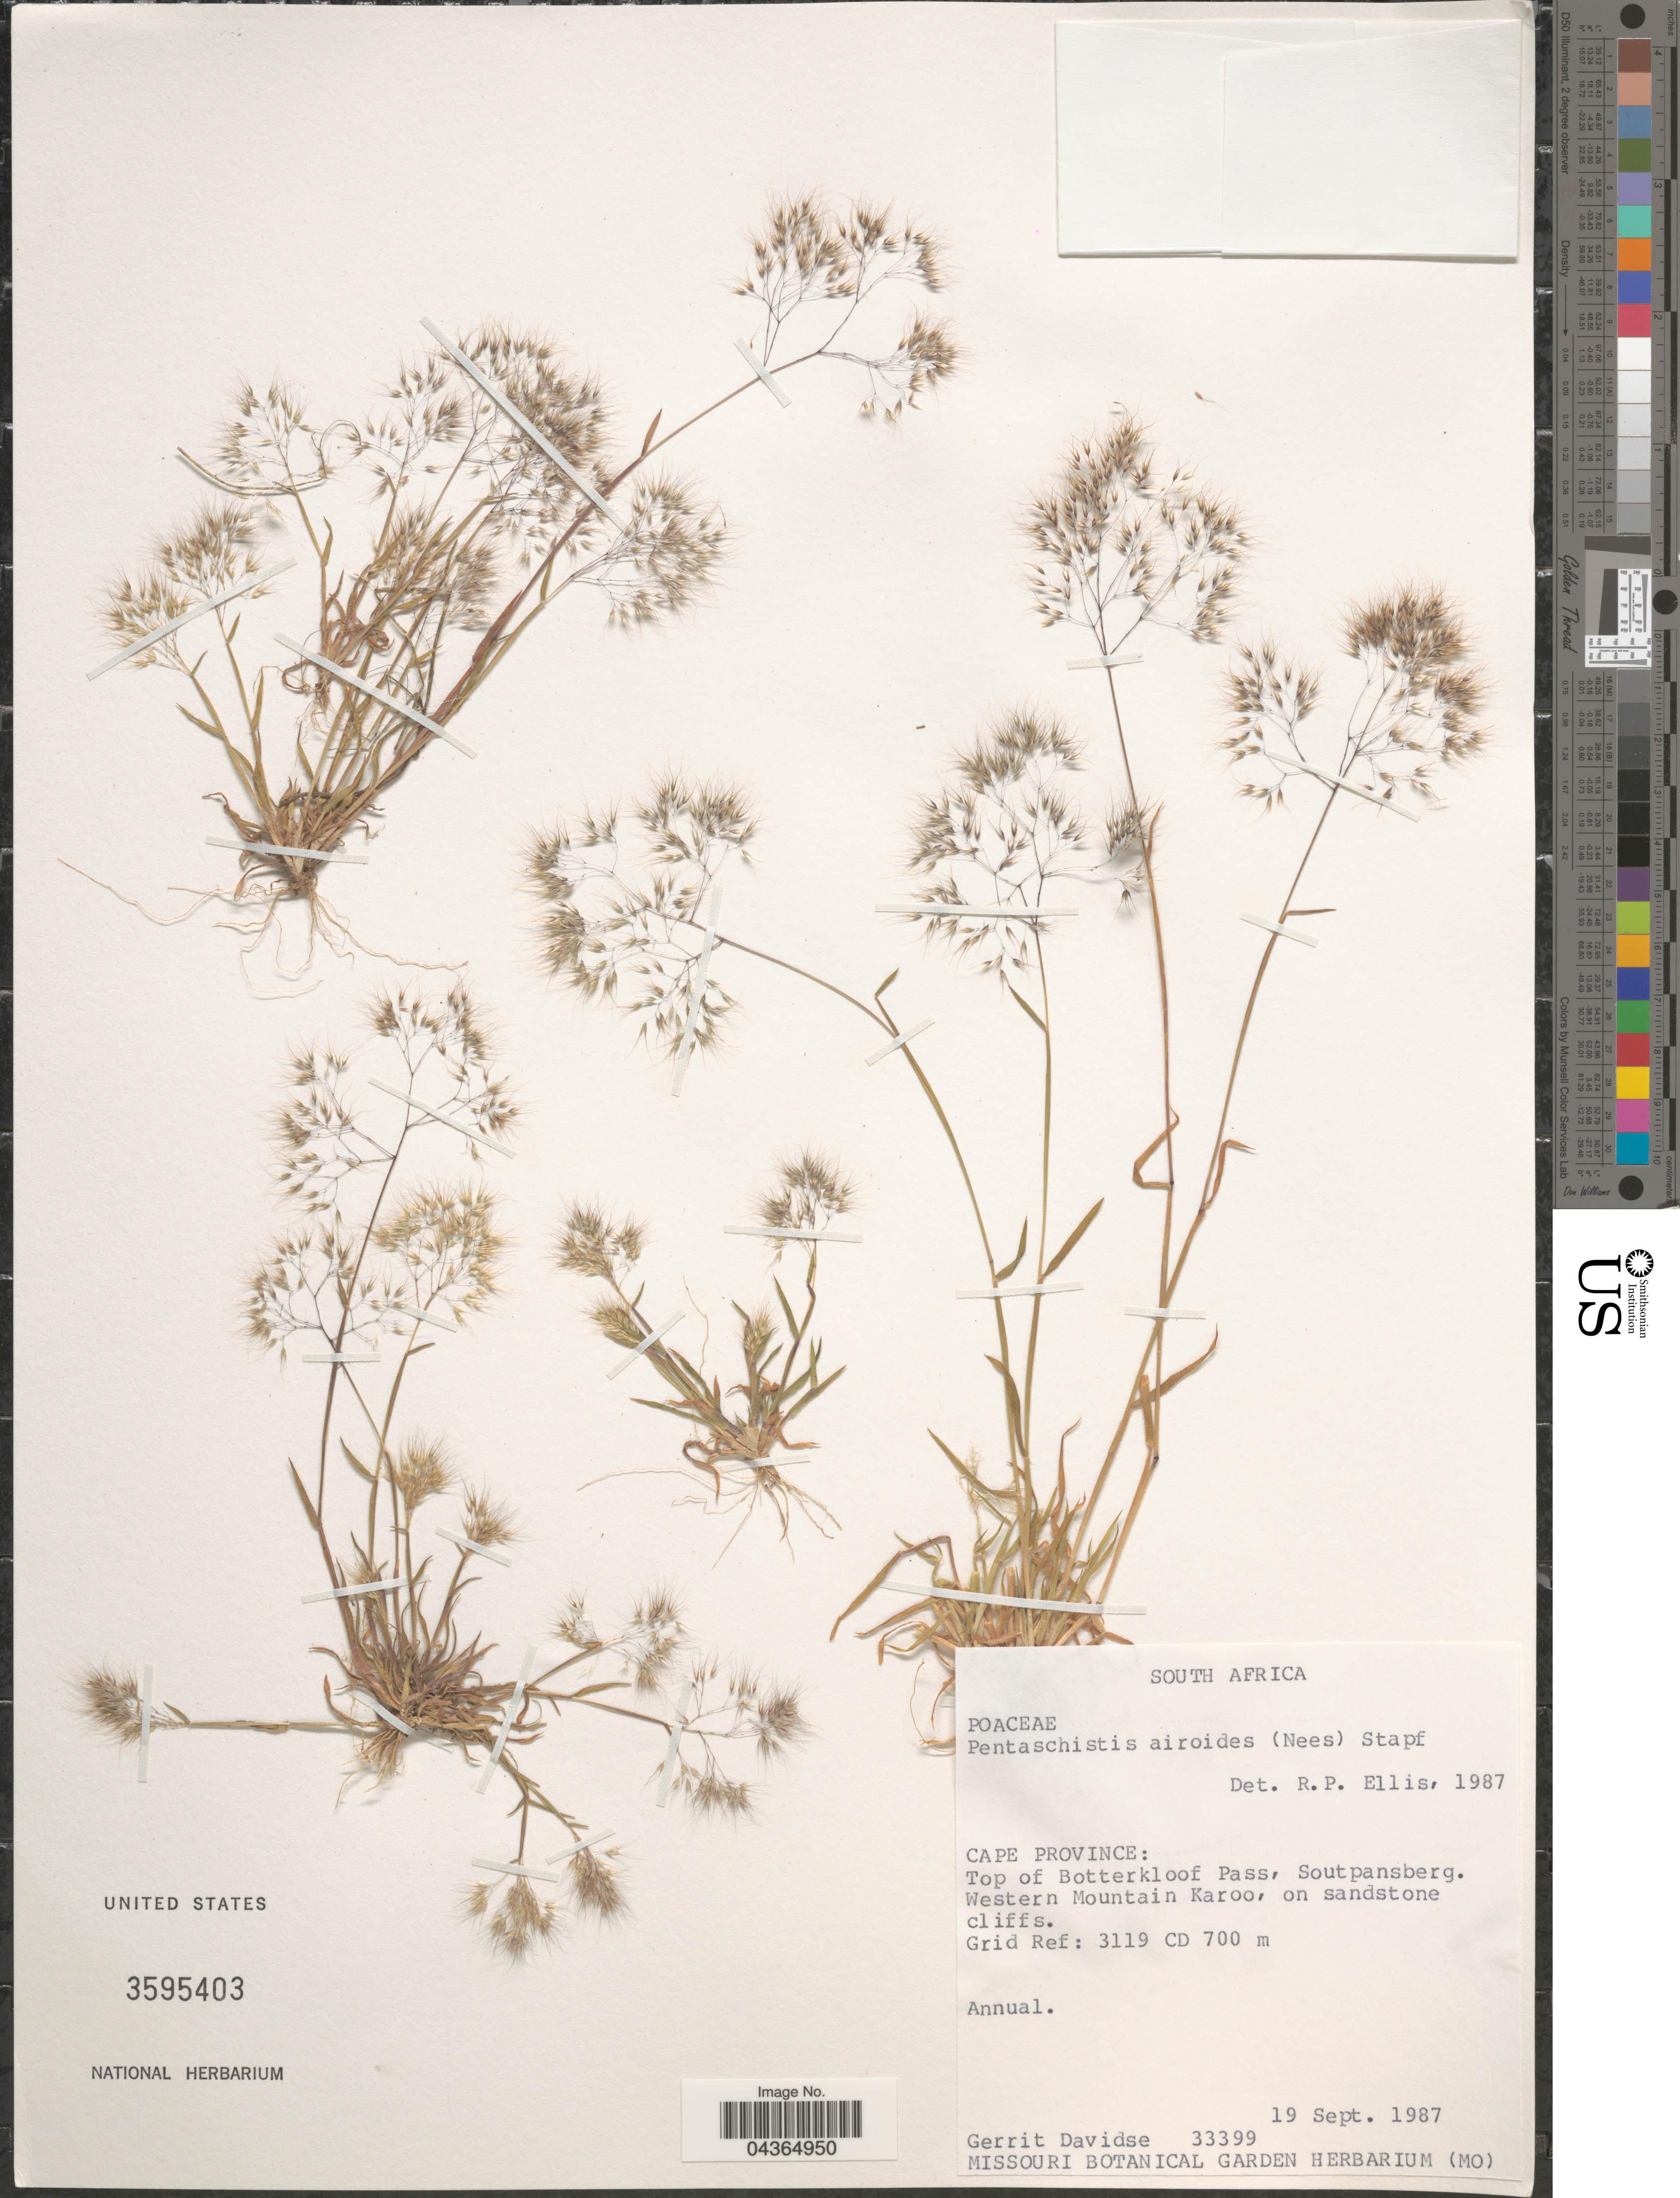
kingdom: Plantae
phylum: Tracheophyta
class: Liliopsida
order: Poales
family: Poaceae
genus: Pentameris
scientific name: Pentameris airoides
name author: Nees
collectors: G. Davidse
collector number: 33399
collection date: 1987-09-19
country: South Africa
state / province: Northern Cape / Western Cape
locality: Top of Botterkloof Pass, Southpansberg. Western Mountain Karoo. Grid Ref: 3119 CD.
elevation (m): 700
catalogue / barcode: US 3595403